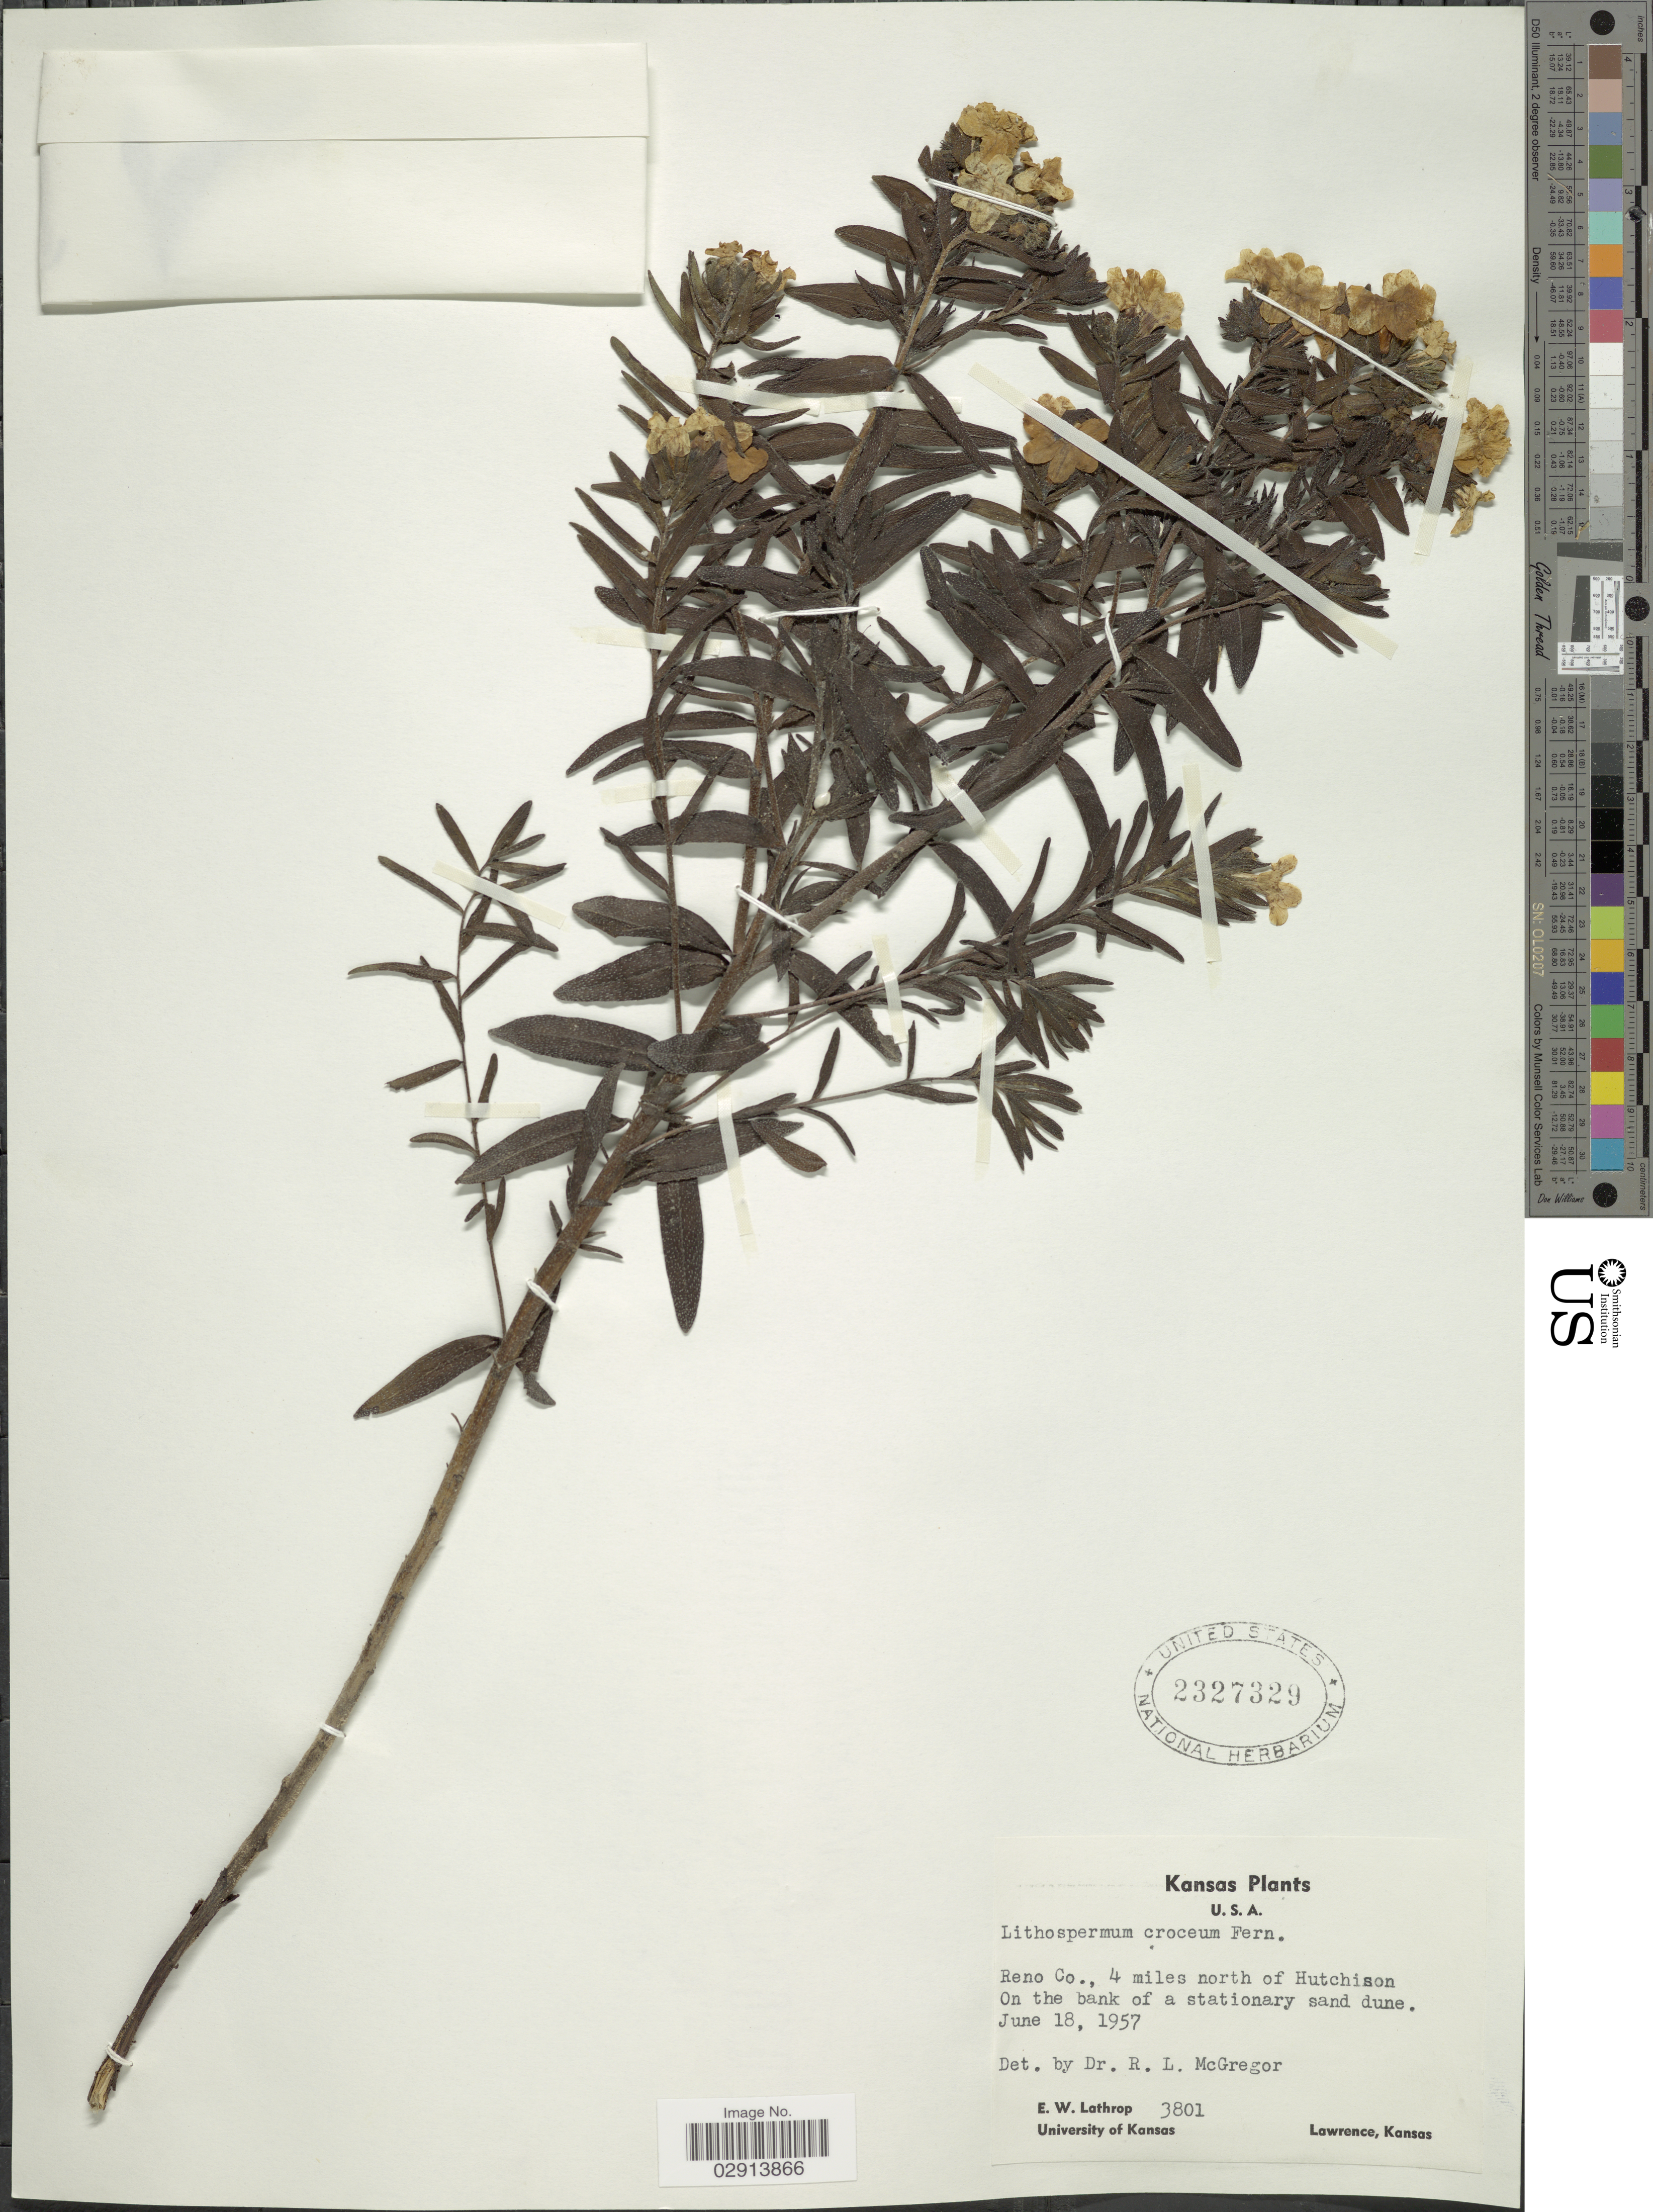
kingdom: Plantae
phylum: Tracheophyta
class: Magnoliopsida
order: Boraginales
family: Boraginaceae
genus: Lithospermum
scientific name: Lithospermum caroliniense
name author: (J.F. Gmel.) MacMill.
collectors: E. W. Lathrop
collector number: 3801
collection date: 1957-06-18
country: United States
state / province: Kansas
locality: Reno Co., 4 miles north of Hutchison. On the bank of a stationary sand dune.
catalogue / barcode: US 2327329